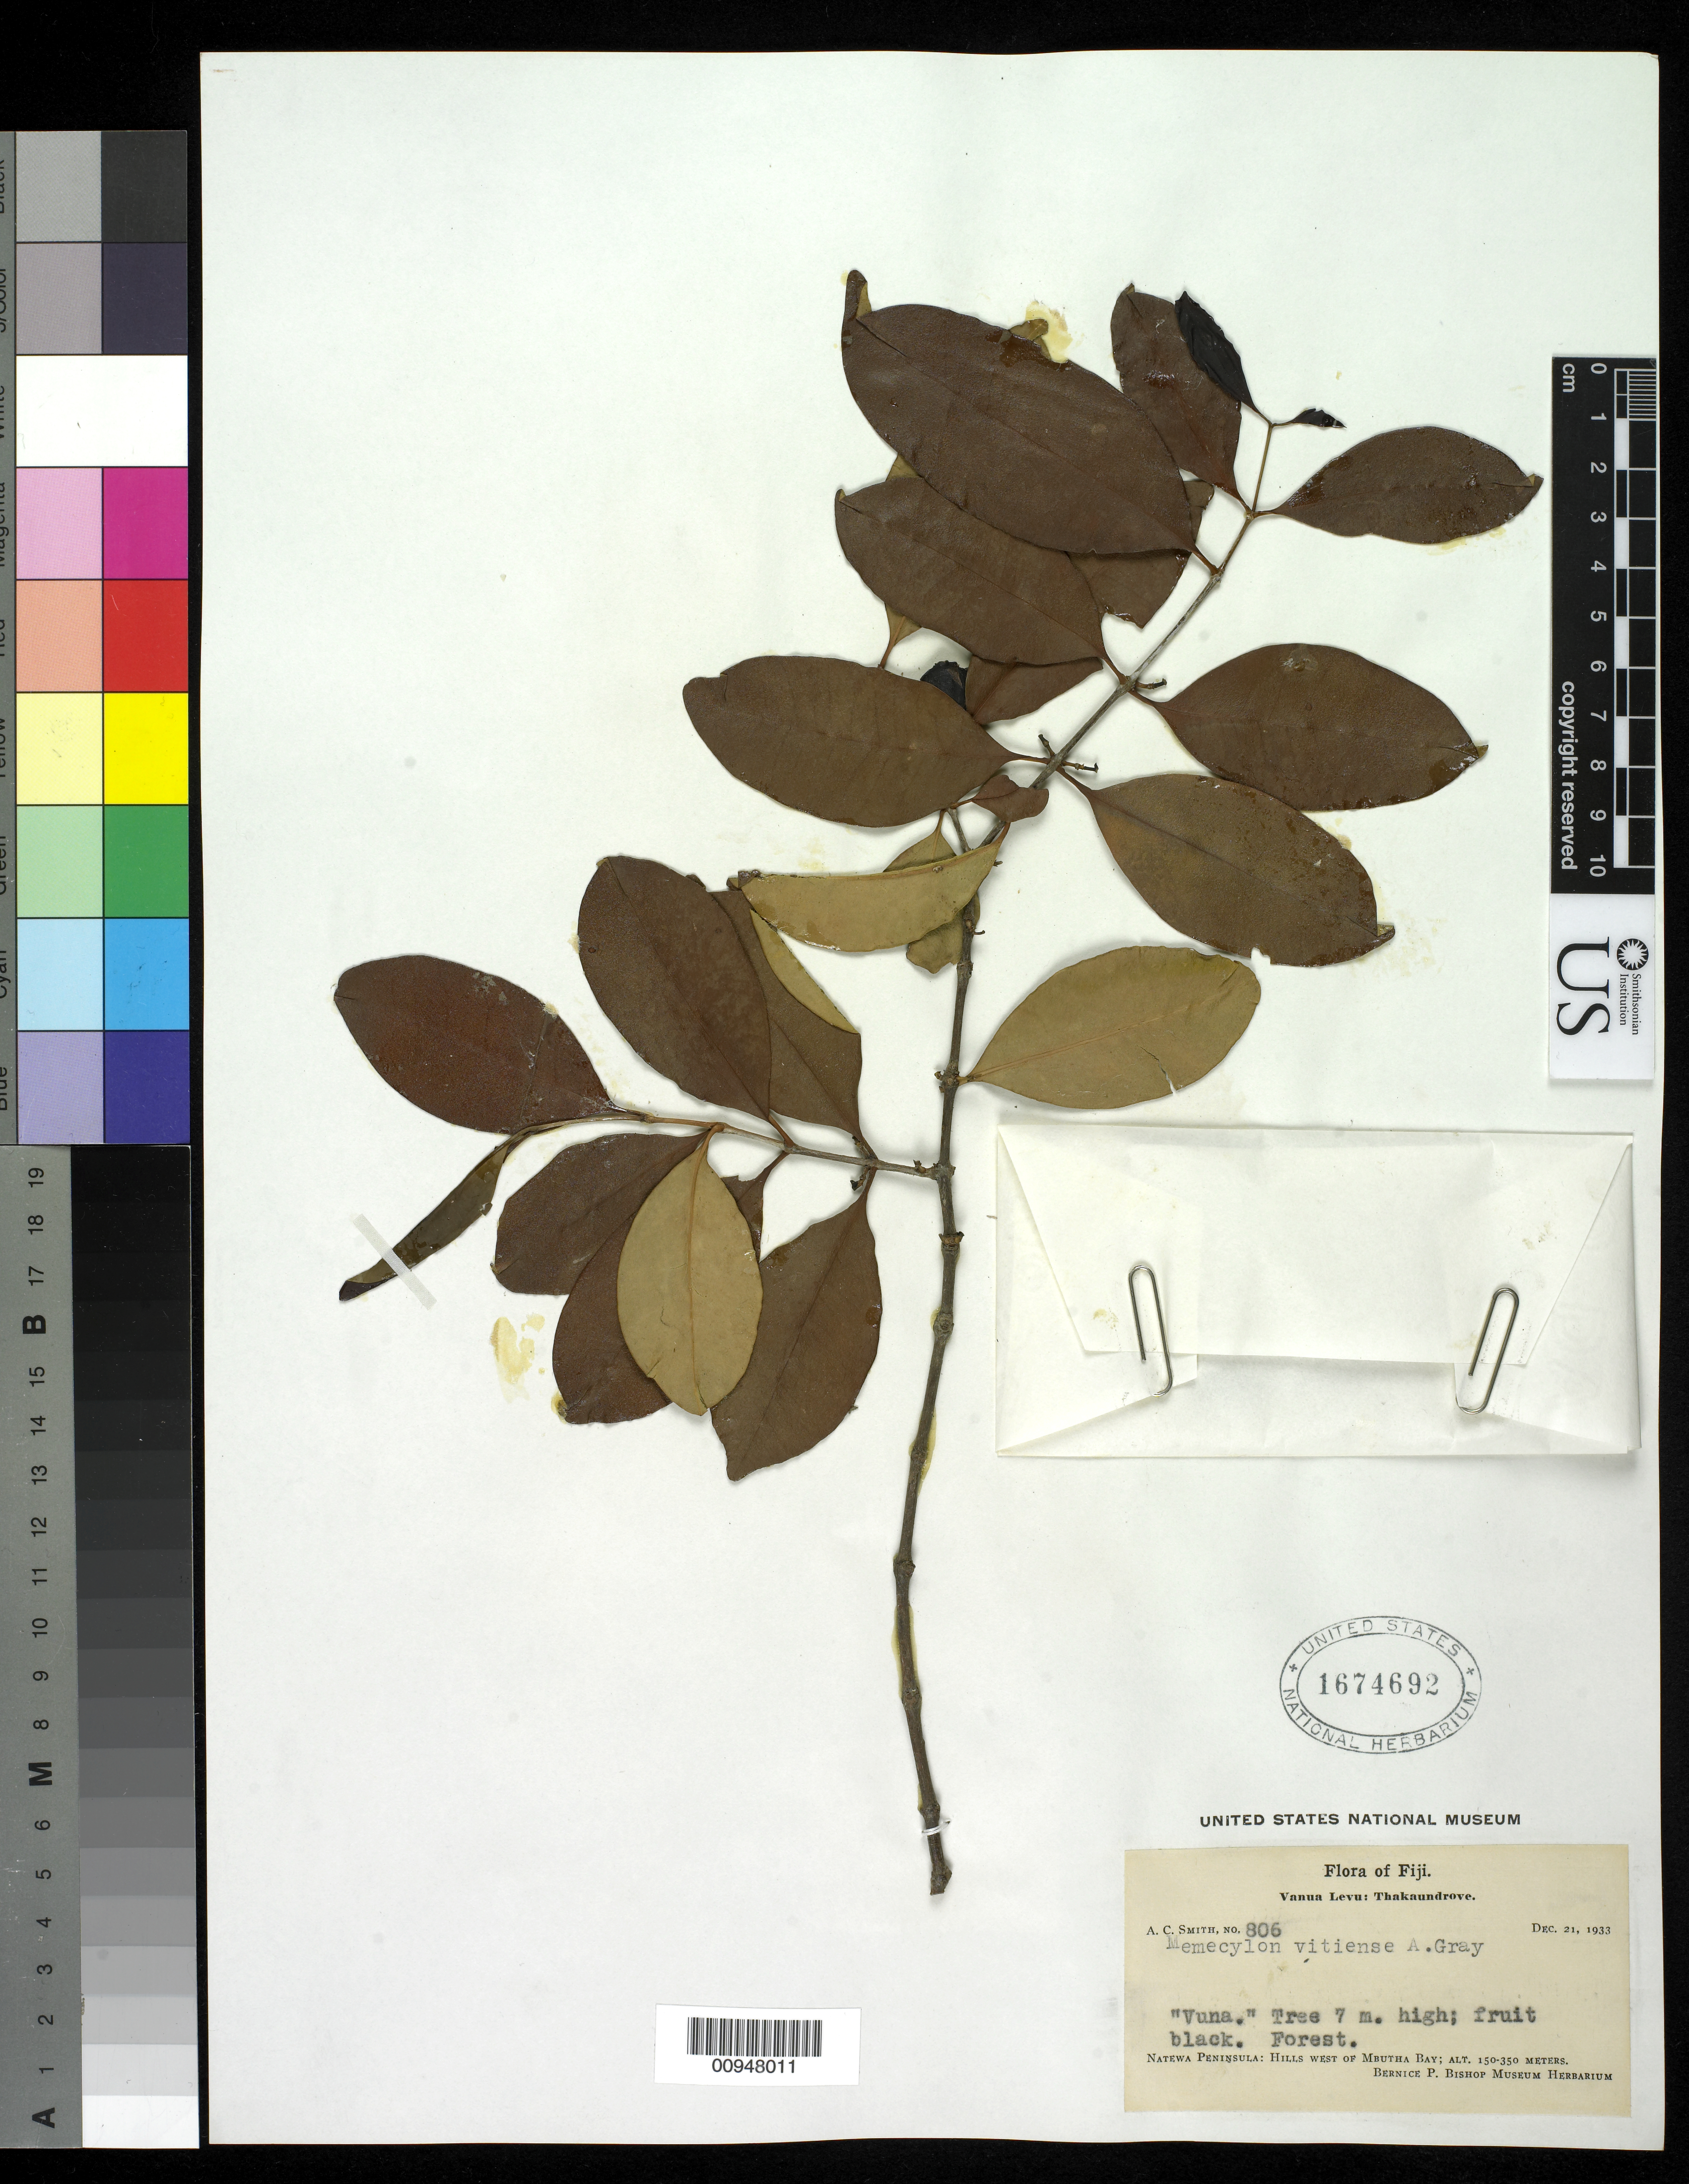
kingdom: Plantae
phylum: Tracheophyta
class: Magnoliopsida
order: Myrtales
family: Melastomataceae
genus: Memecylon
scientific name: Memecylon vitiense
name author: A. Gray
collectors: C. A. Smith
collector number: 806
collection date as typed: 21 Dec 1933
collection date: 1933-12-21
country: Fiji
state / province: Northern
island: Vanua Levu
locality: Natewa Peninsula, W. Of Mbutha bay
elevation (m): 150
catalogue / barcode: US 1674692